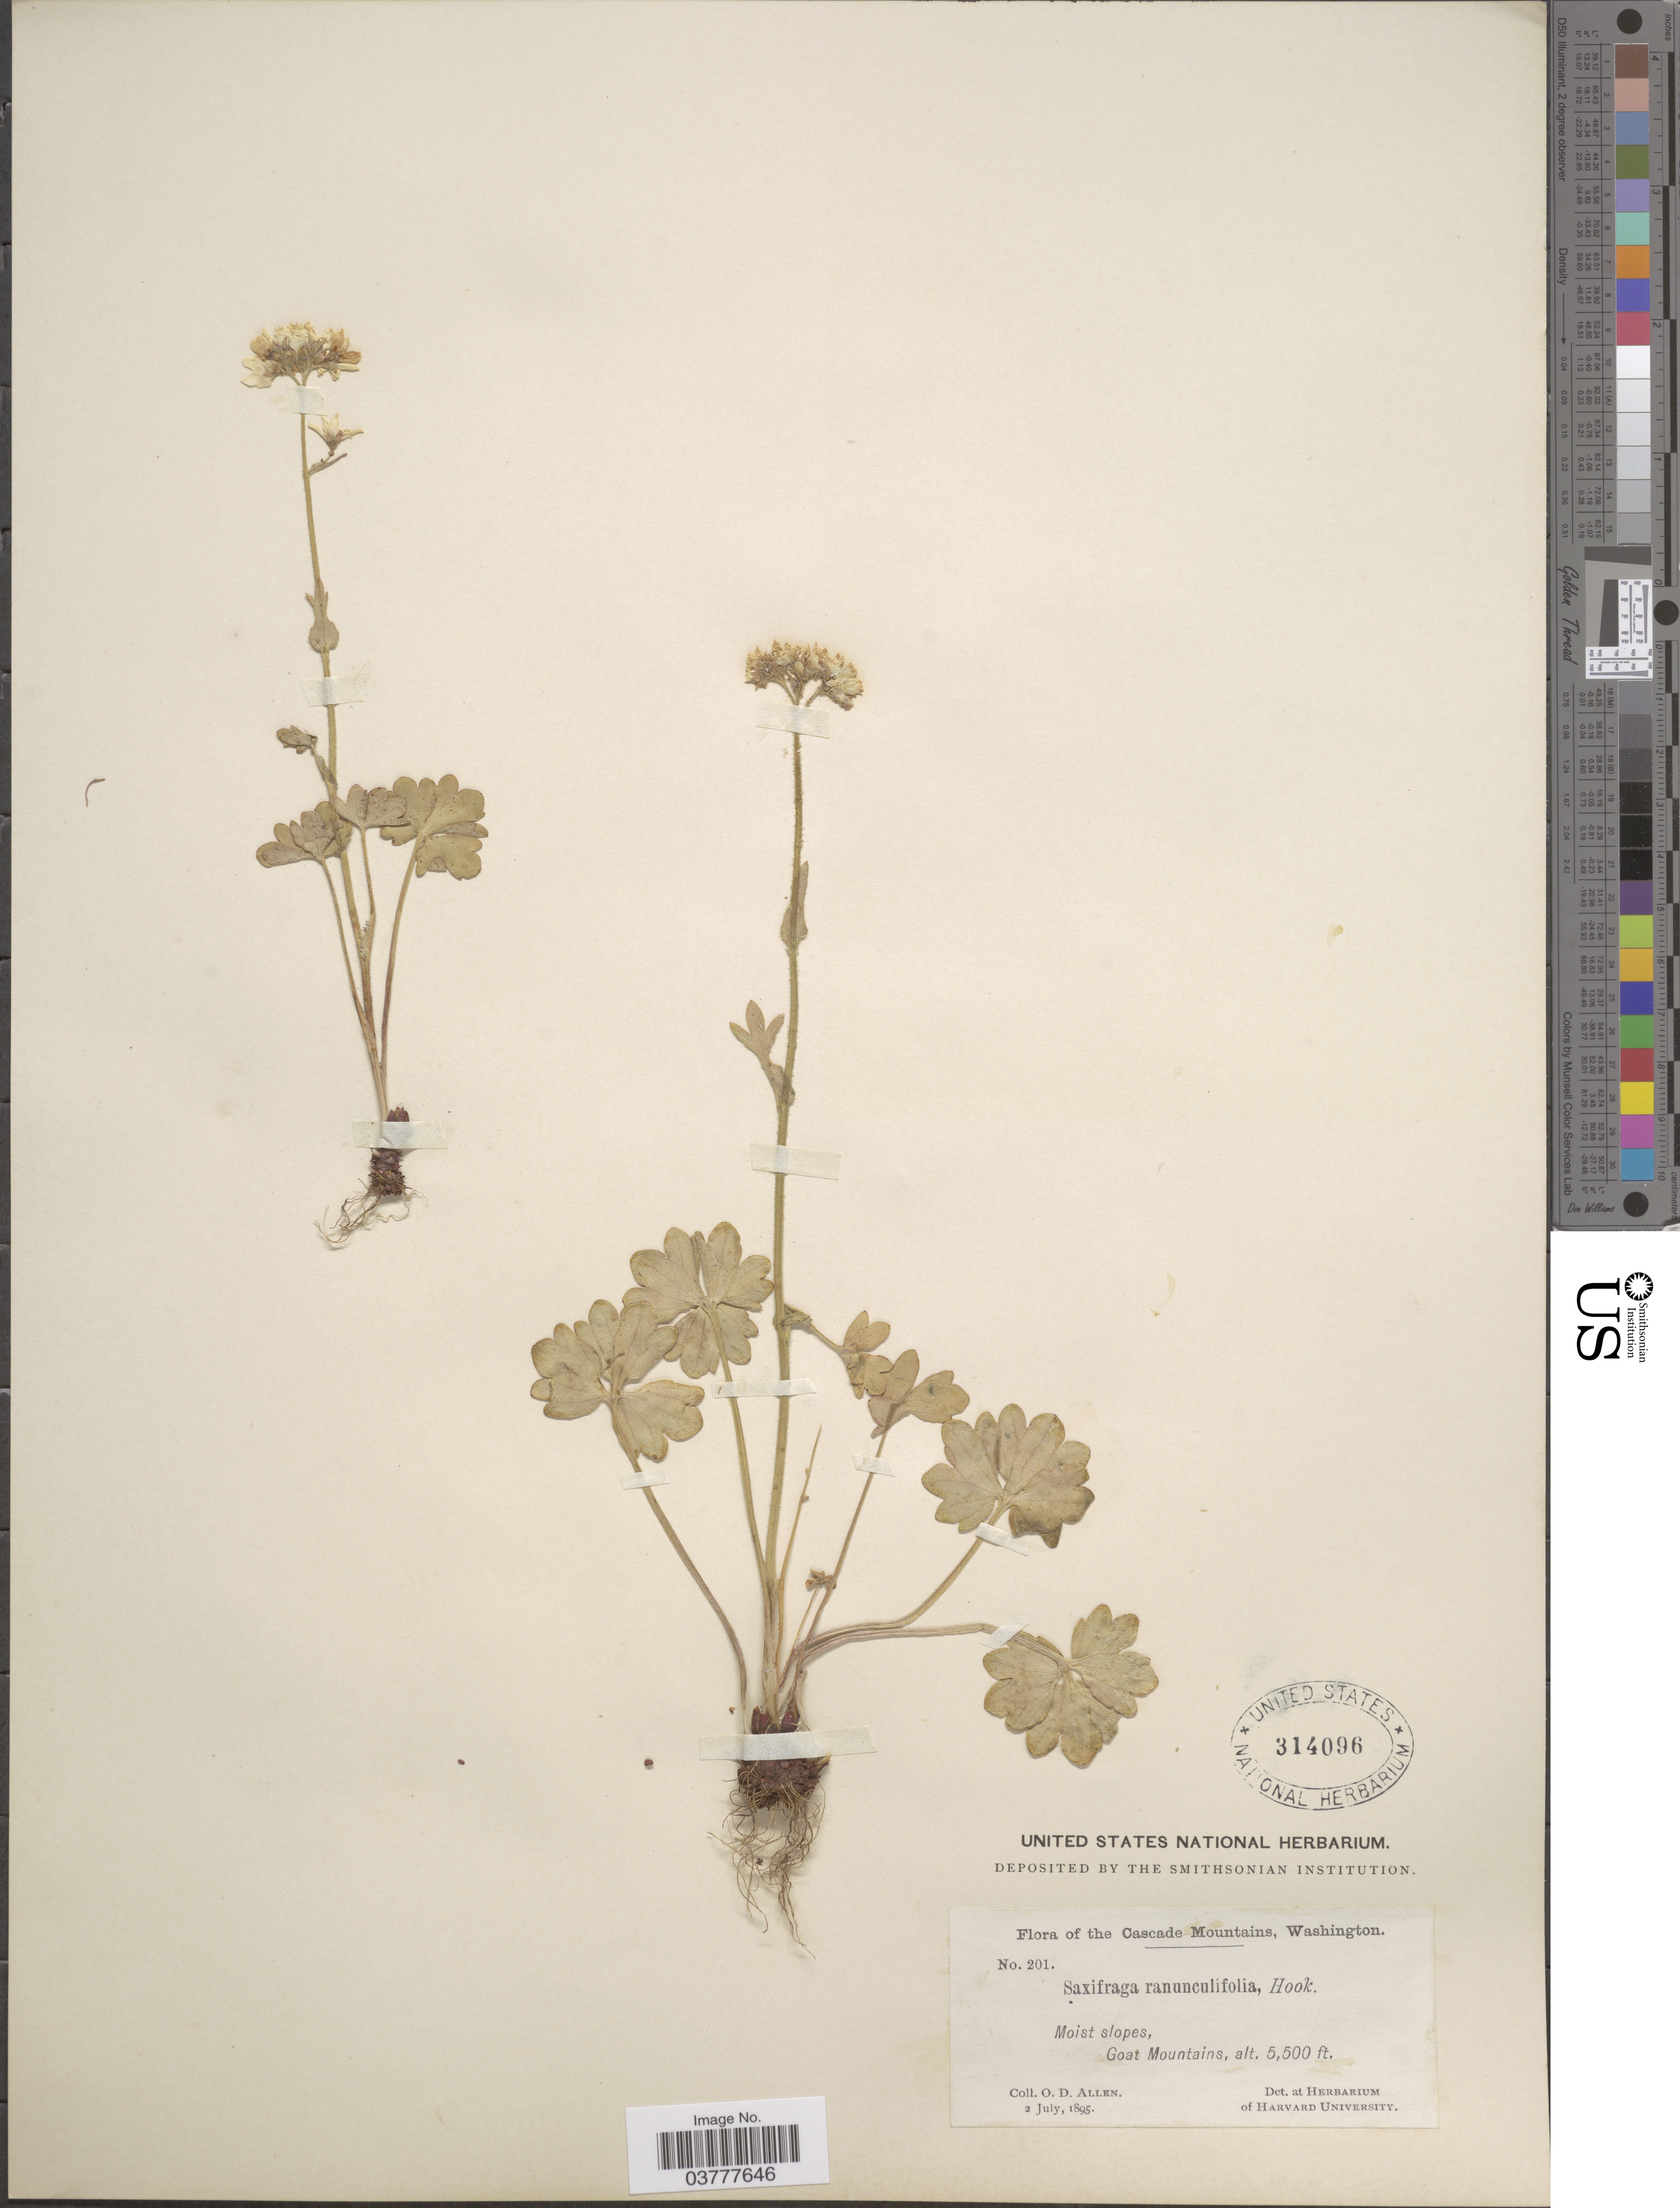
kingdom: Plantae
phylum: Tracheophyta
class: Magnoliopsida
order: Saxifragales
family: Saxifragaceae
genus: Hemieva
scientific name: Hemieva ranunculifolia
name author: (Hook.) Raf.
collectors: O. D. Allen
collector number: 201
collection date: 1895-07-02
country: United States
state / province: Washington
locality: Casacde Mountains. Goat Mountains.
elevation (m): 1676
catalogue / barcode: US 314096